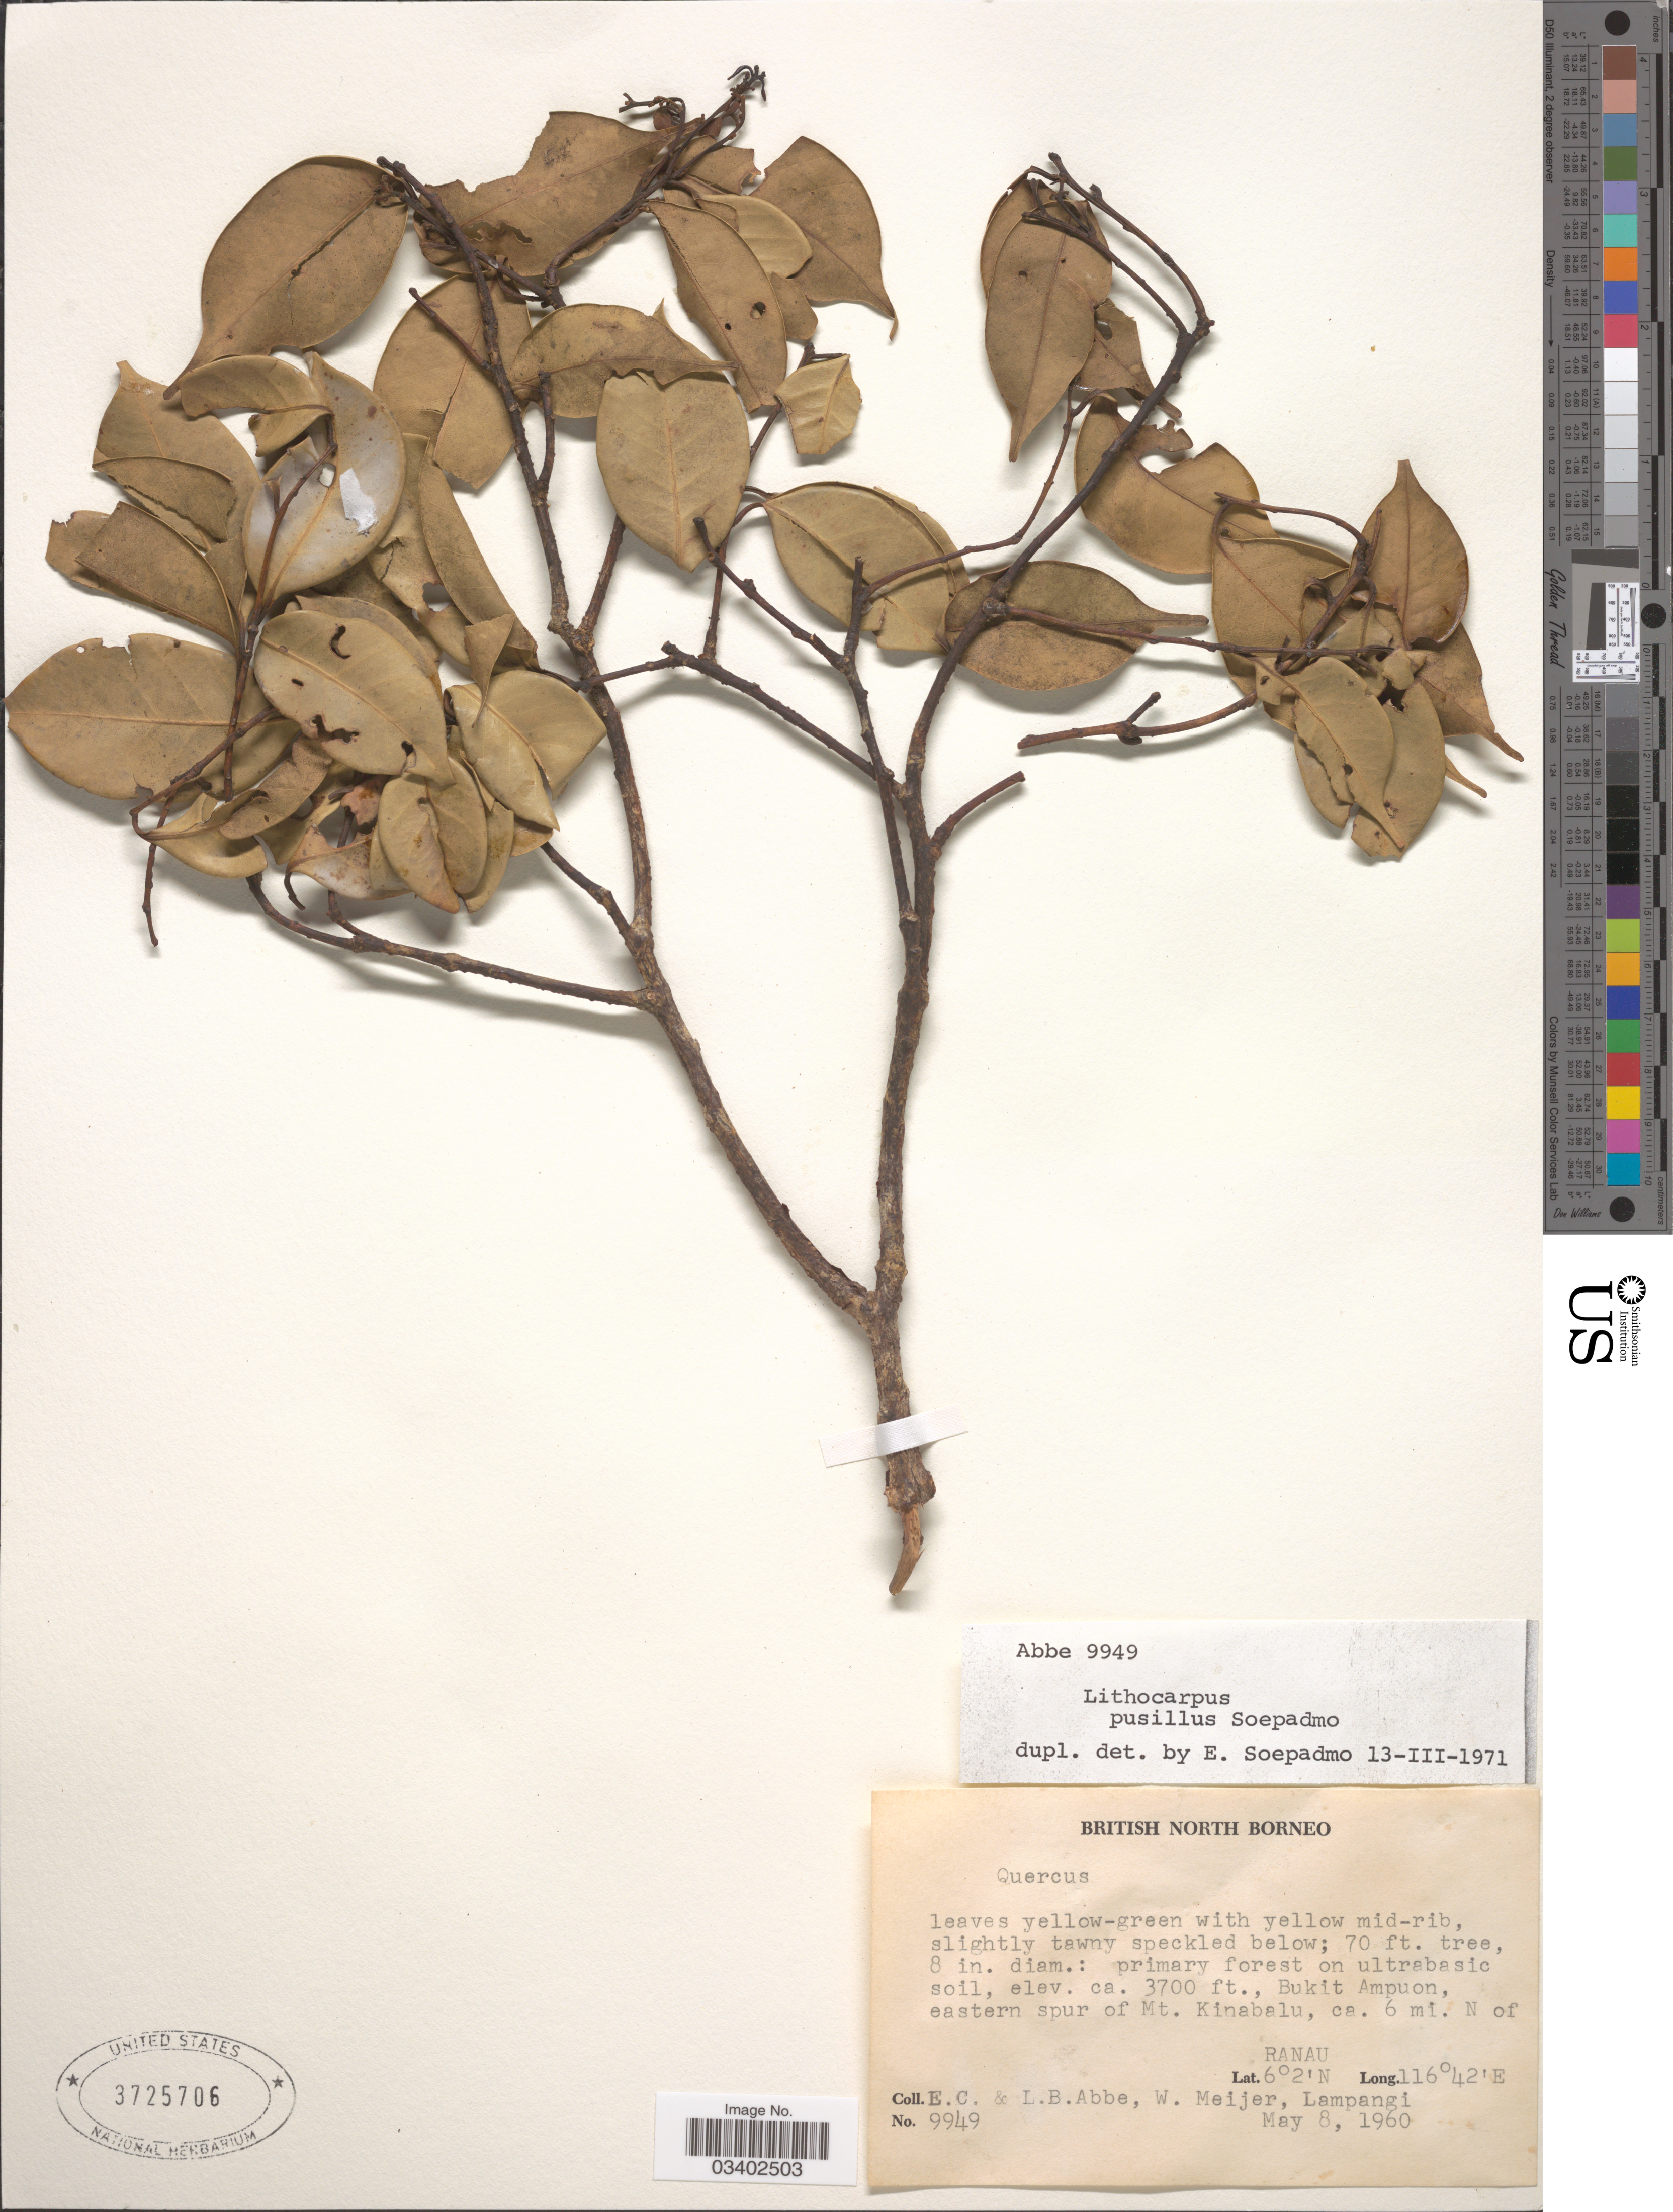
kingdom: Plantae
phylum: Tracheophyta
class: Magnoliopsida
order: Fagales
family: Fagaceae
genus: Lithocarpus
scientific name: Lithocarpus pusillus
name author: Soepadmo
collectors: E. C. Abbe, L. B. Abbe, W. Meijer & Lampangi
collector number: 9949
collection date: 1960-05-08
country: Malaysia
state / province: Sabah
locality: British North Borneo. Bukit Ampuon, eastern spur of Mt. Kinabalu, ca. 6 mi. N of Ranau.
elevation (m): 1128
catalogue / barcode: US 3725706